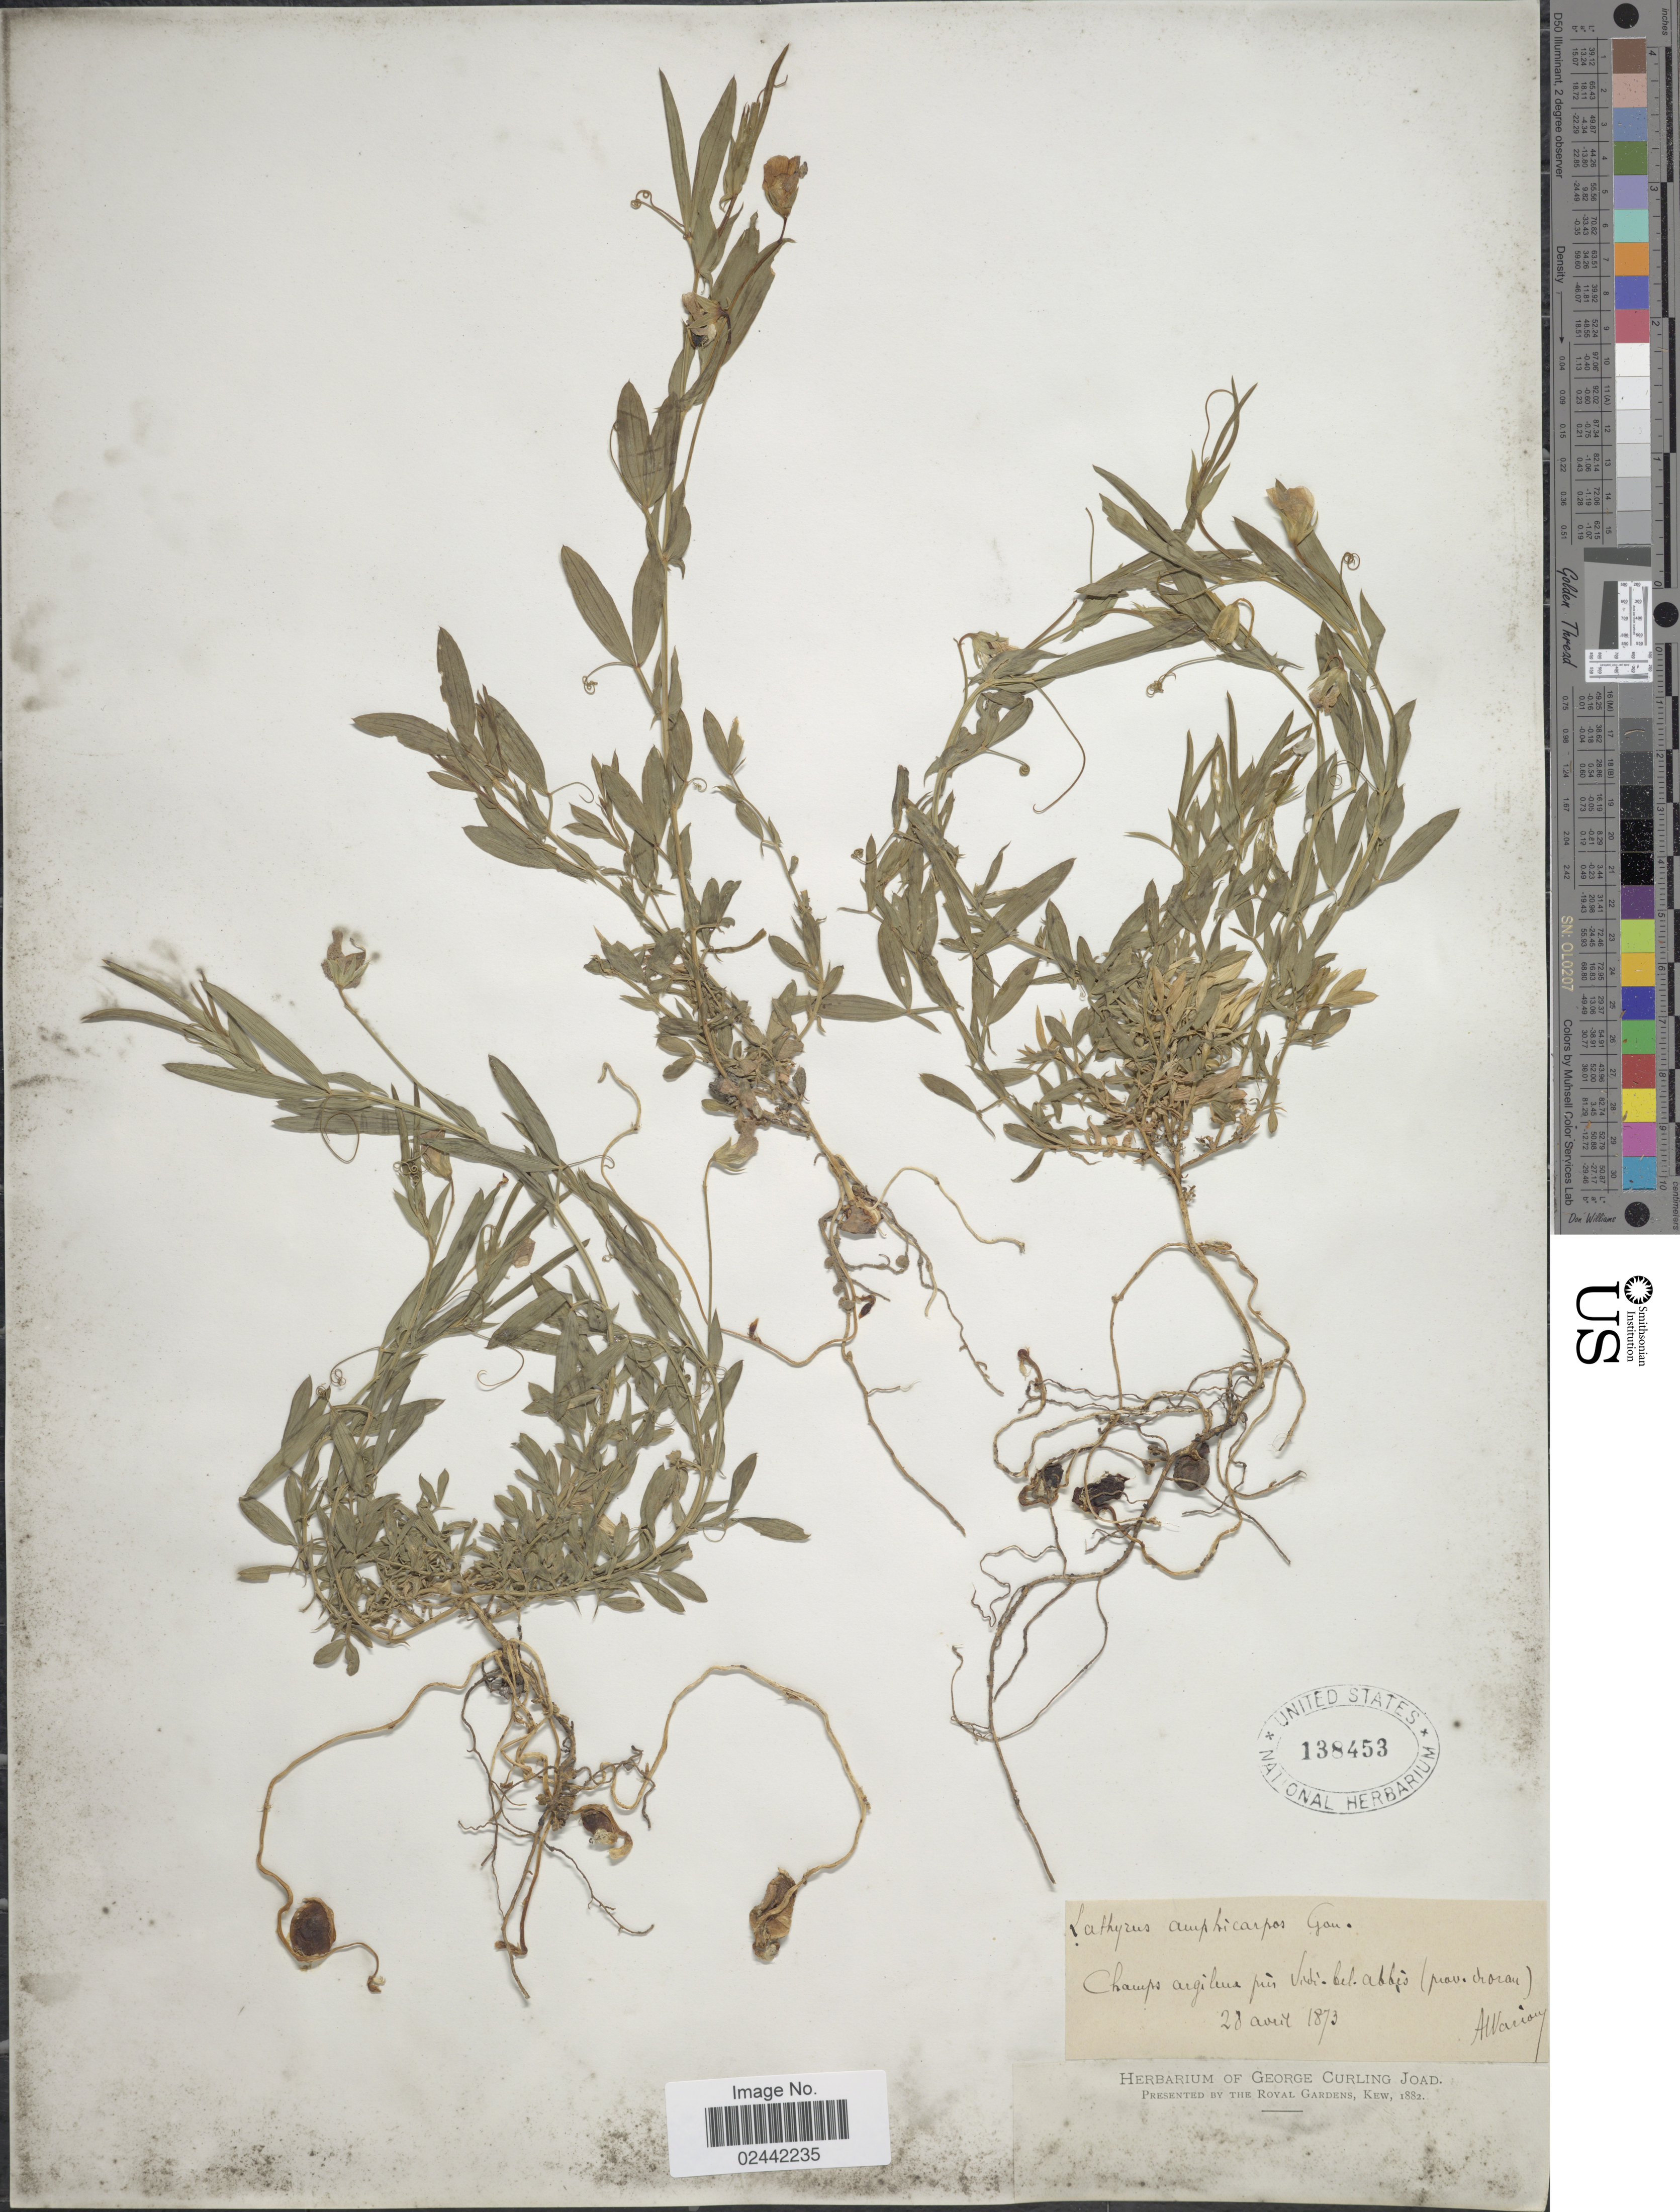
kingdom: Plantae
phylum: Tracheophyta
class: Magnoliopsida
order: Fabales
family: Fabaceae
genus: Lathyrus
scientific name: Lathyrus amphicarpos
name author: L.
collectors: A. Warion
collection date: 1873-04-28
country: Algeria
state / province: Oran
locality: Champs argilens pres Sidi-bel-abbès (prov. de Oran).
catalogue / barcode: US 138453